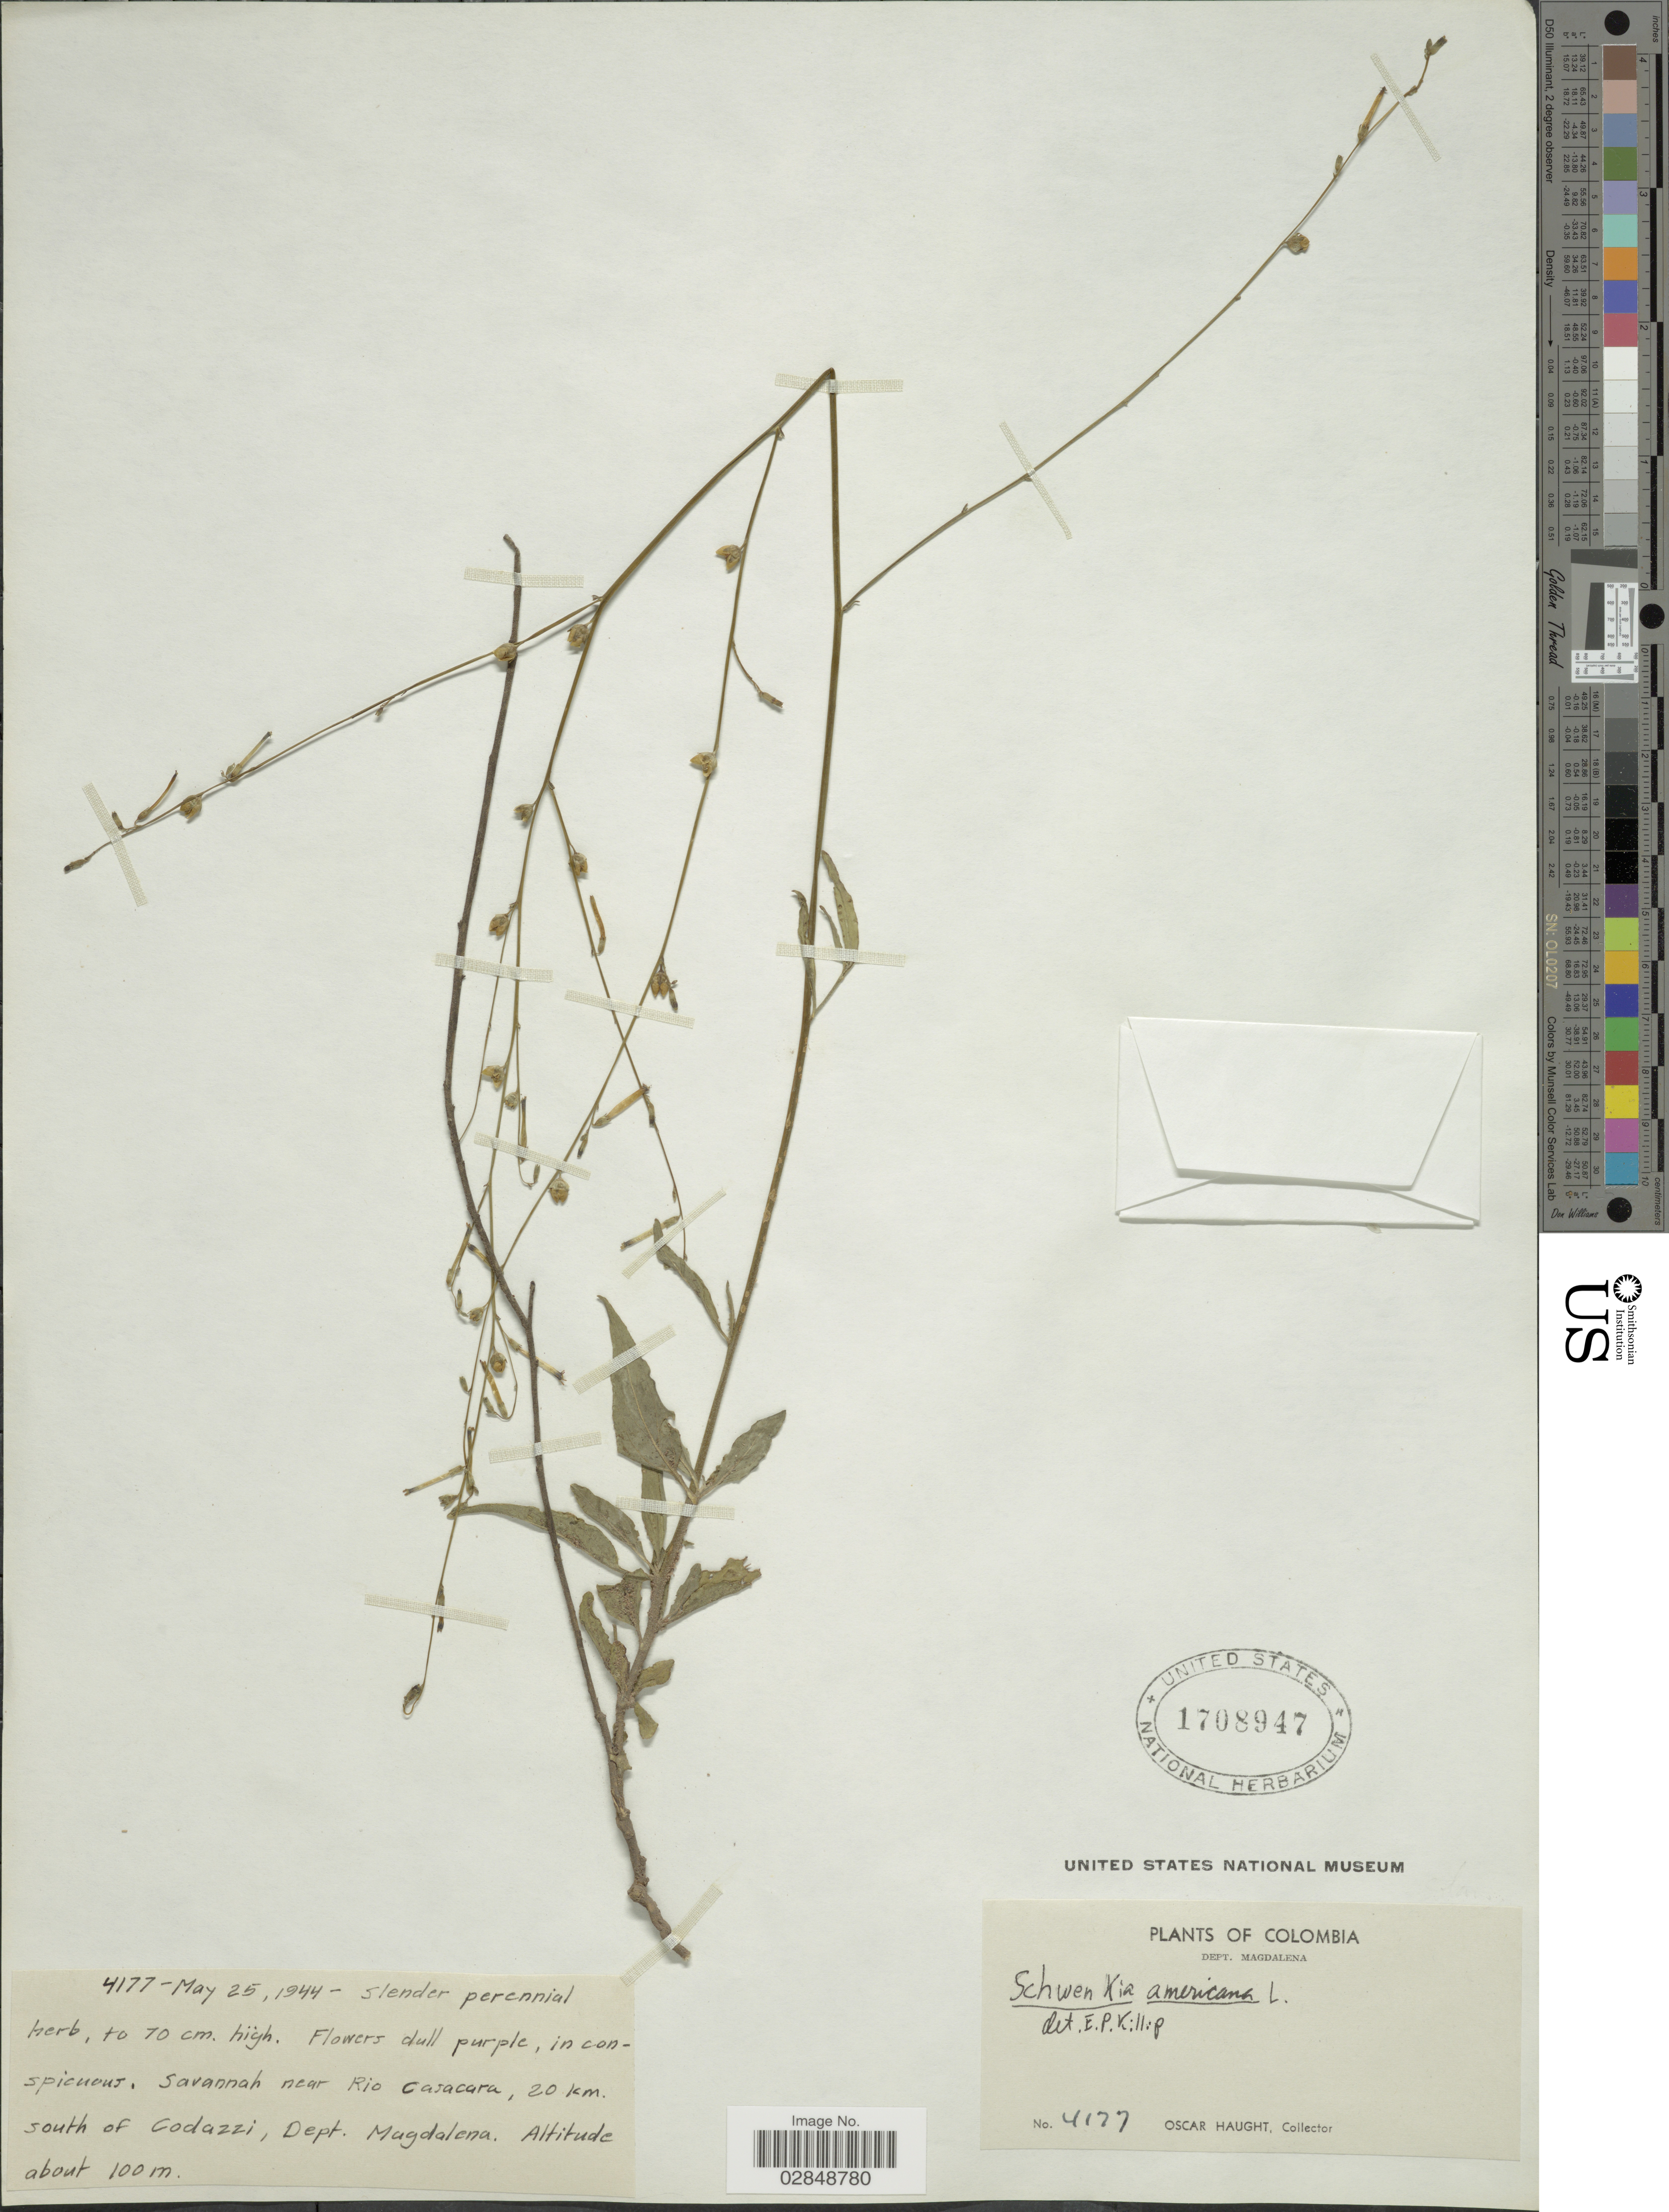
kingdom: Plantae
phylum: Tracheophyta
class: Magnoliopsida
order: Solanales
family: Solanaceae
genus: Schwenckia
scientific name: Schwenckia americana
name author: L.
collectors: O. L. Haught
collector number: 4177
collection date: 1944-05-25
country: Colombia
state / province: Magdalena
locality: Dept. Magdalena. Savannah near Rio Casacara, 20 km. south of Codazzi, Dept. Magdalena.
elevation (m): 100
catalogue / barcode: US 1708947